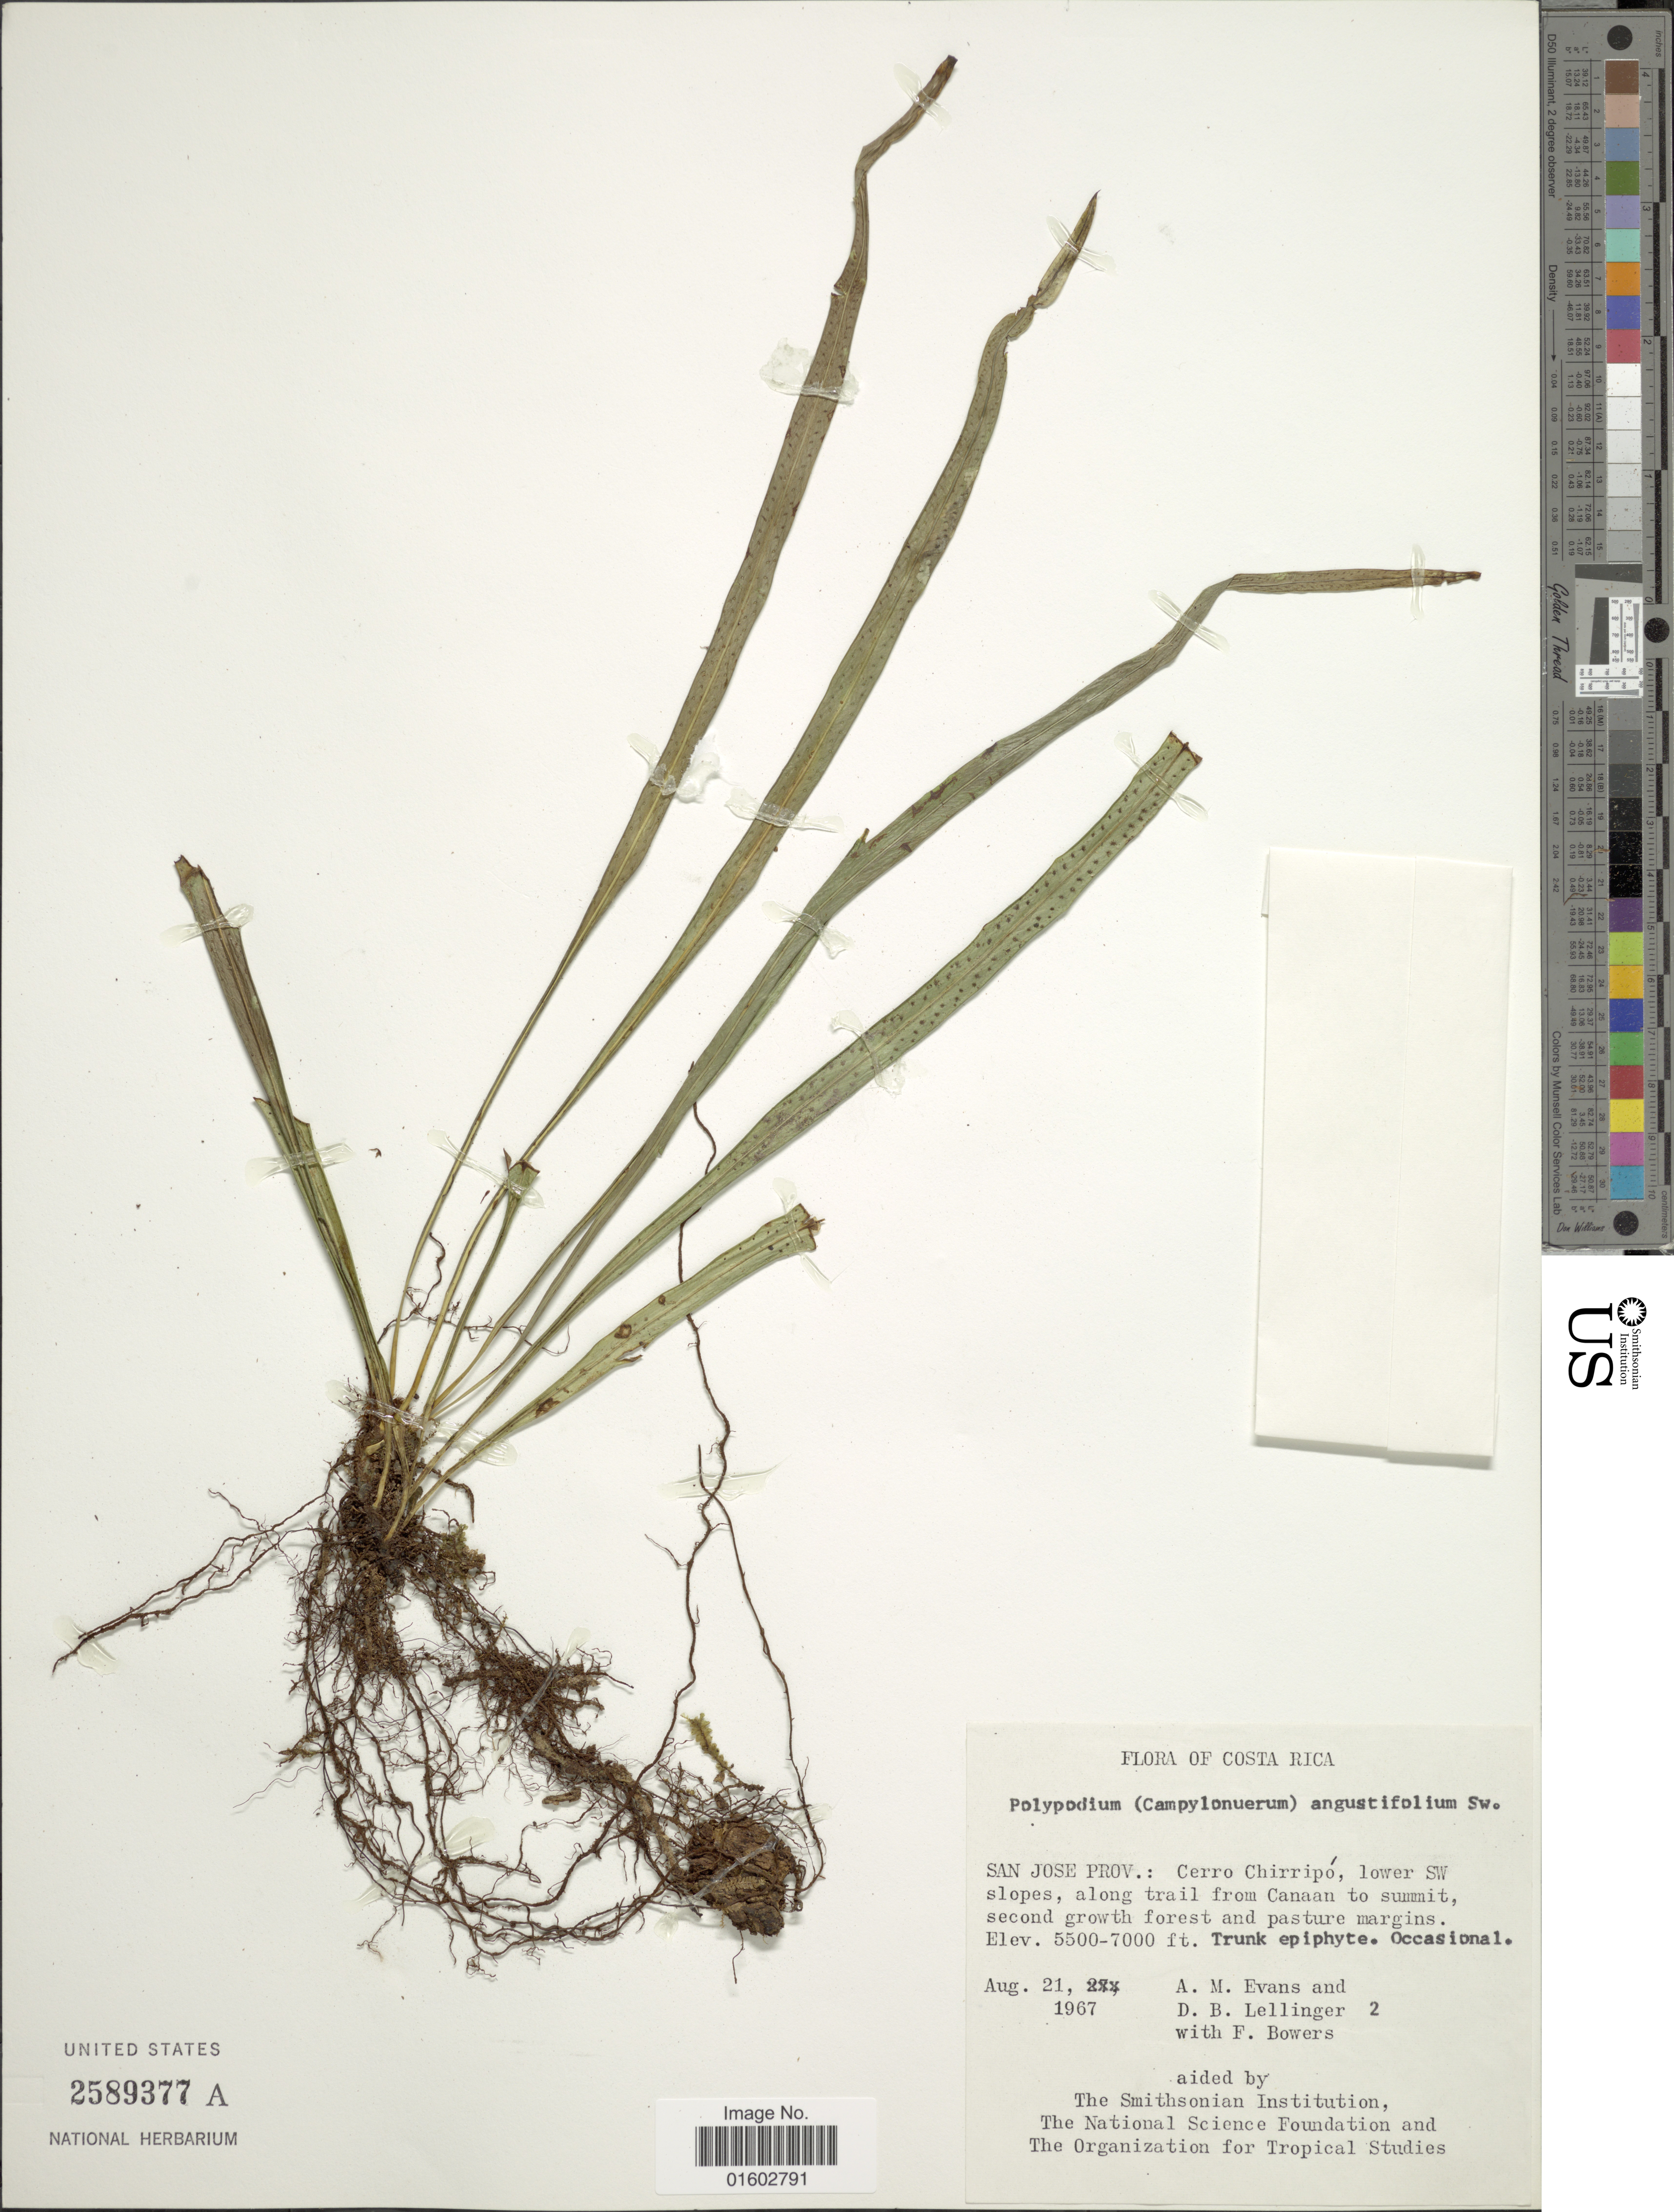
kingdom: Plantae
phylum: Tracheophyta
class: Polypodiopsida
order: Polypodiales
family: Polypodiaceae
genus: Campyloneurum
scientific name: Campyloneurum angustifolium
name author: (Sw.) Fée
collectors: A. M. Evans, D. B. Lellinger & F. Bowers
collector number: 2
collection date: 1967-08-21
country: Costa Rica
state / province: San José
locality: Cerro Chirripo, lower SW slopes, along trail from Canaan to summit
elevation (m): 1676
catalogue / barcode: US 2589377A